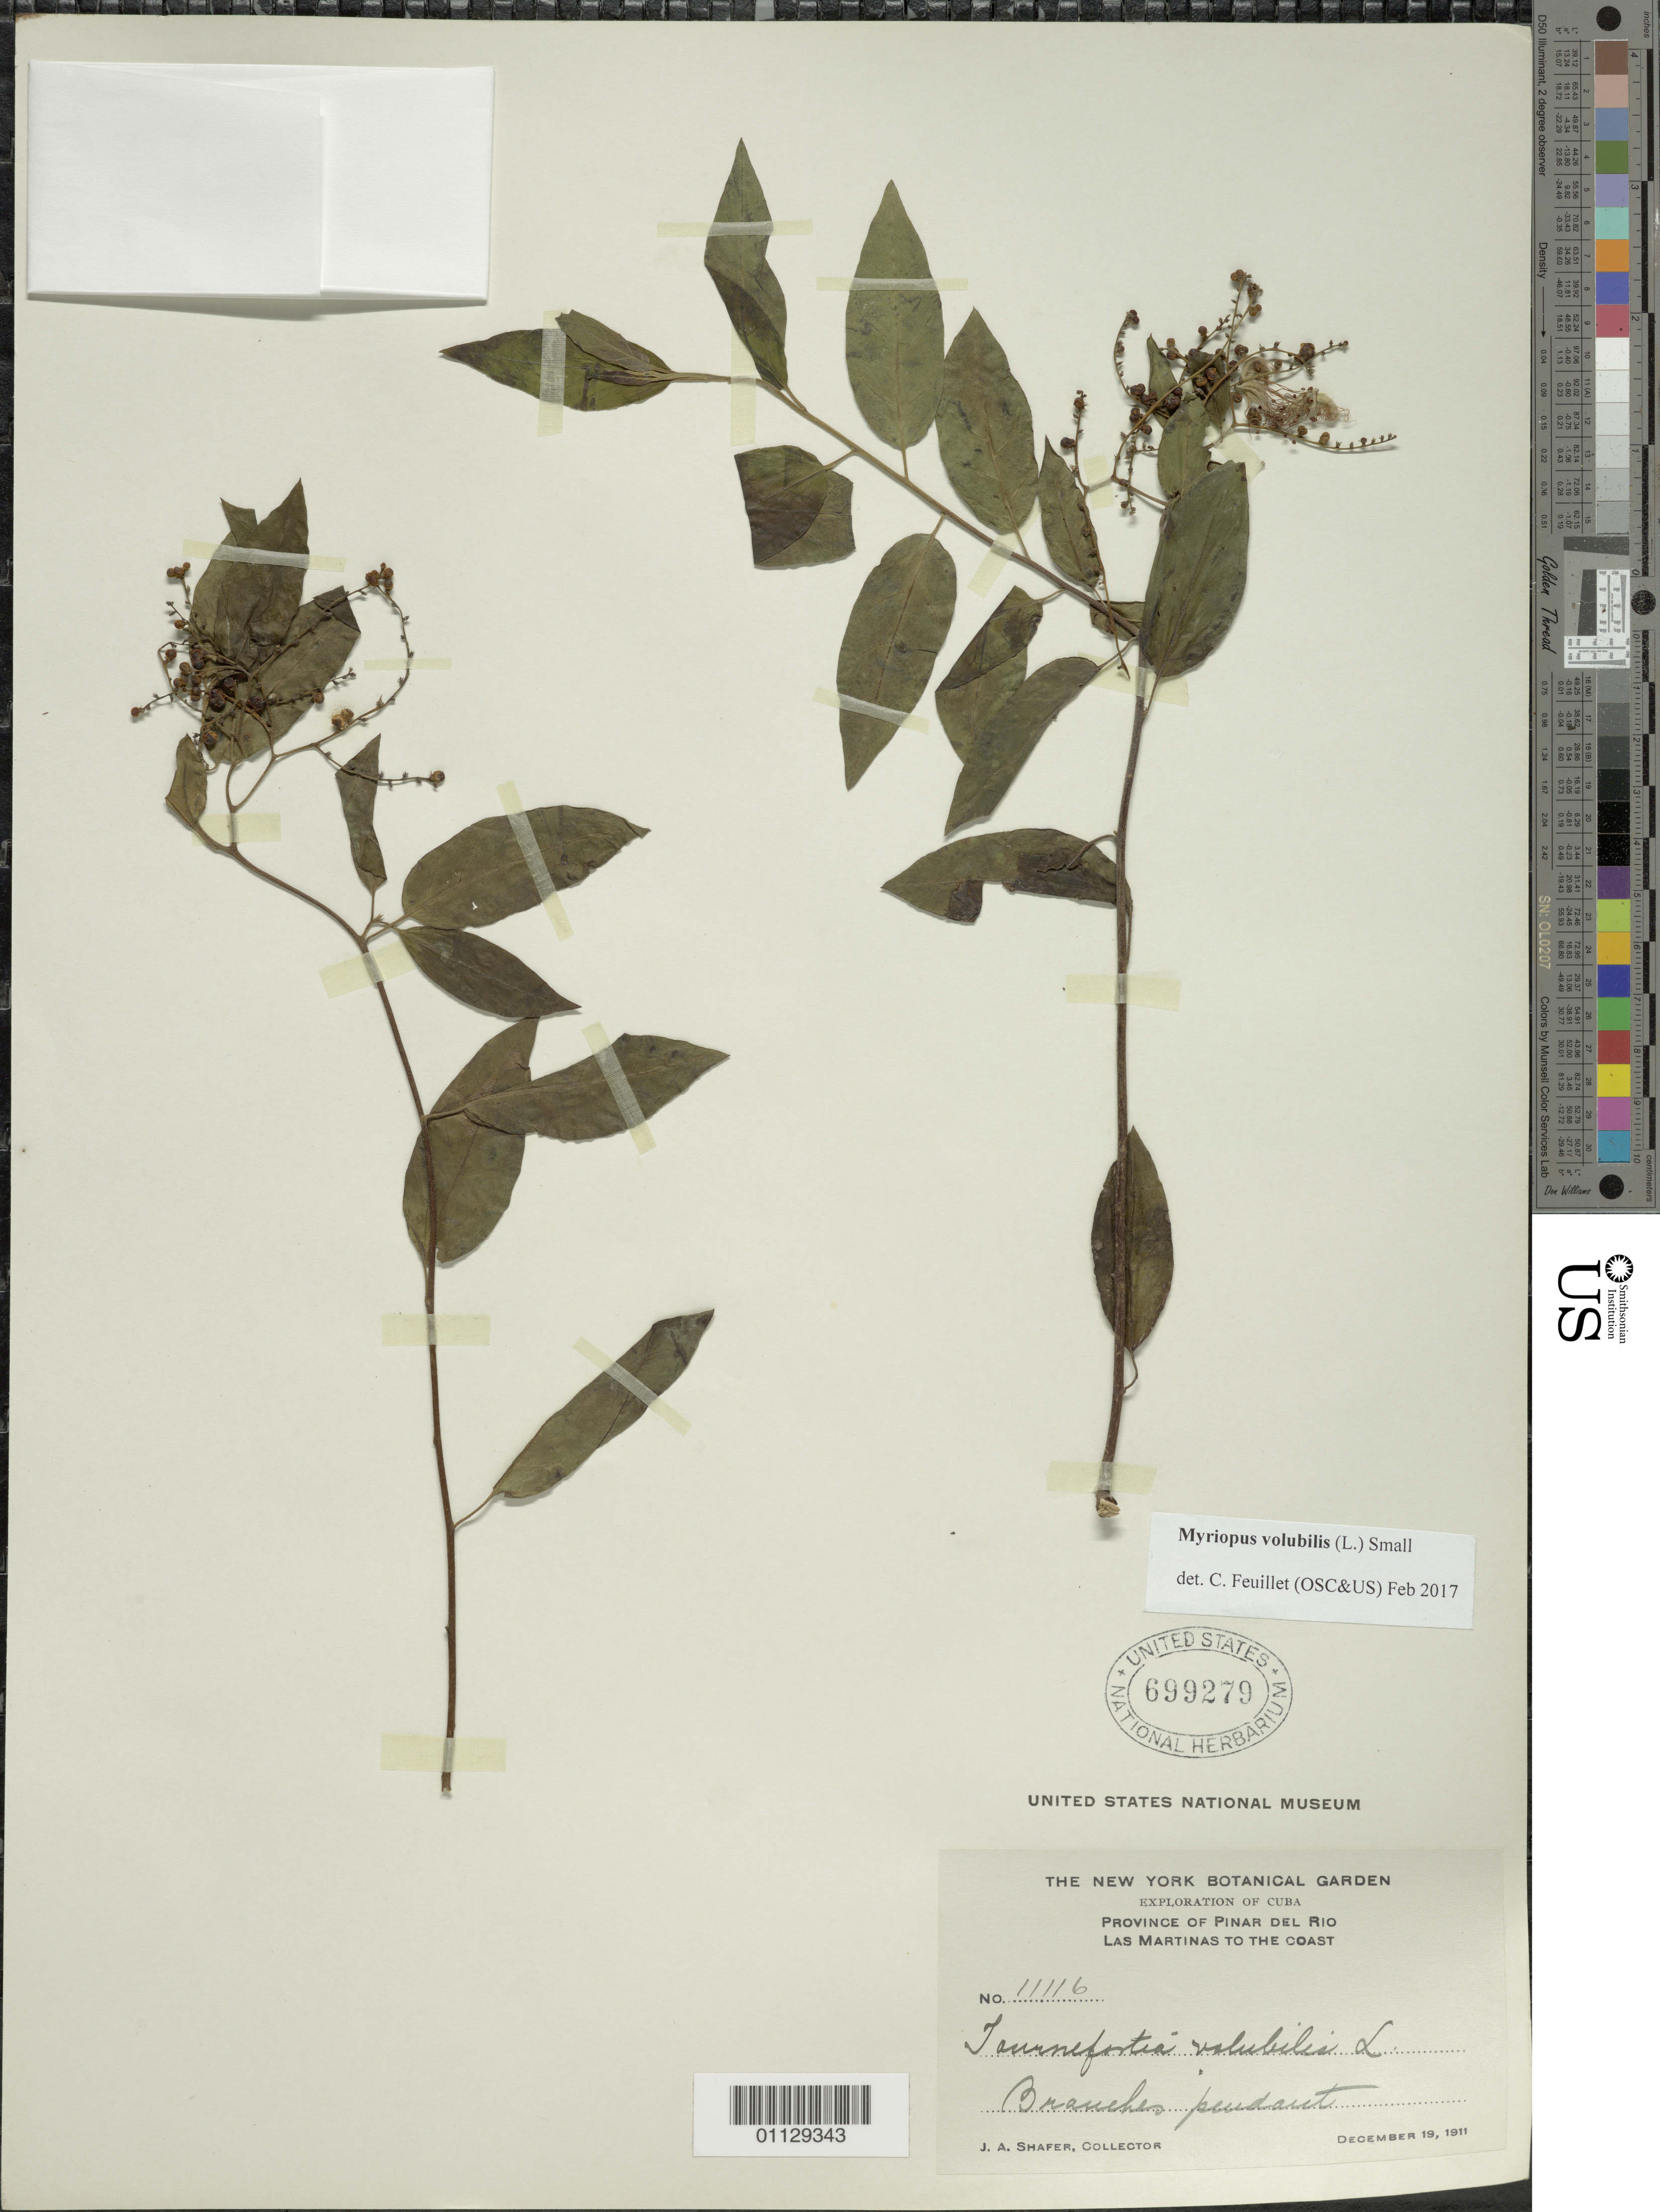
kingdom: Plantae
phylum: Tracheophyta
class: Magnoliopsida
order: Boraginales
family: Heliotropiaceae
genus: Myriopus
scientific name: Myriopus volubilis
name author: (L.) Small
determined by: Feuillet, C.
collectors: J. A. Shafer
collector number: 11116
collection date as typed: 19 Dec 1911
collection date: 1911-12-19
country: Cuba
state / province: Pinar del Rio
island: Cuba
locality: Las Martinas to the coast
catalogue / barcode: US 699279